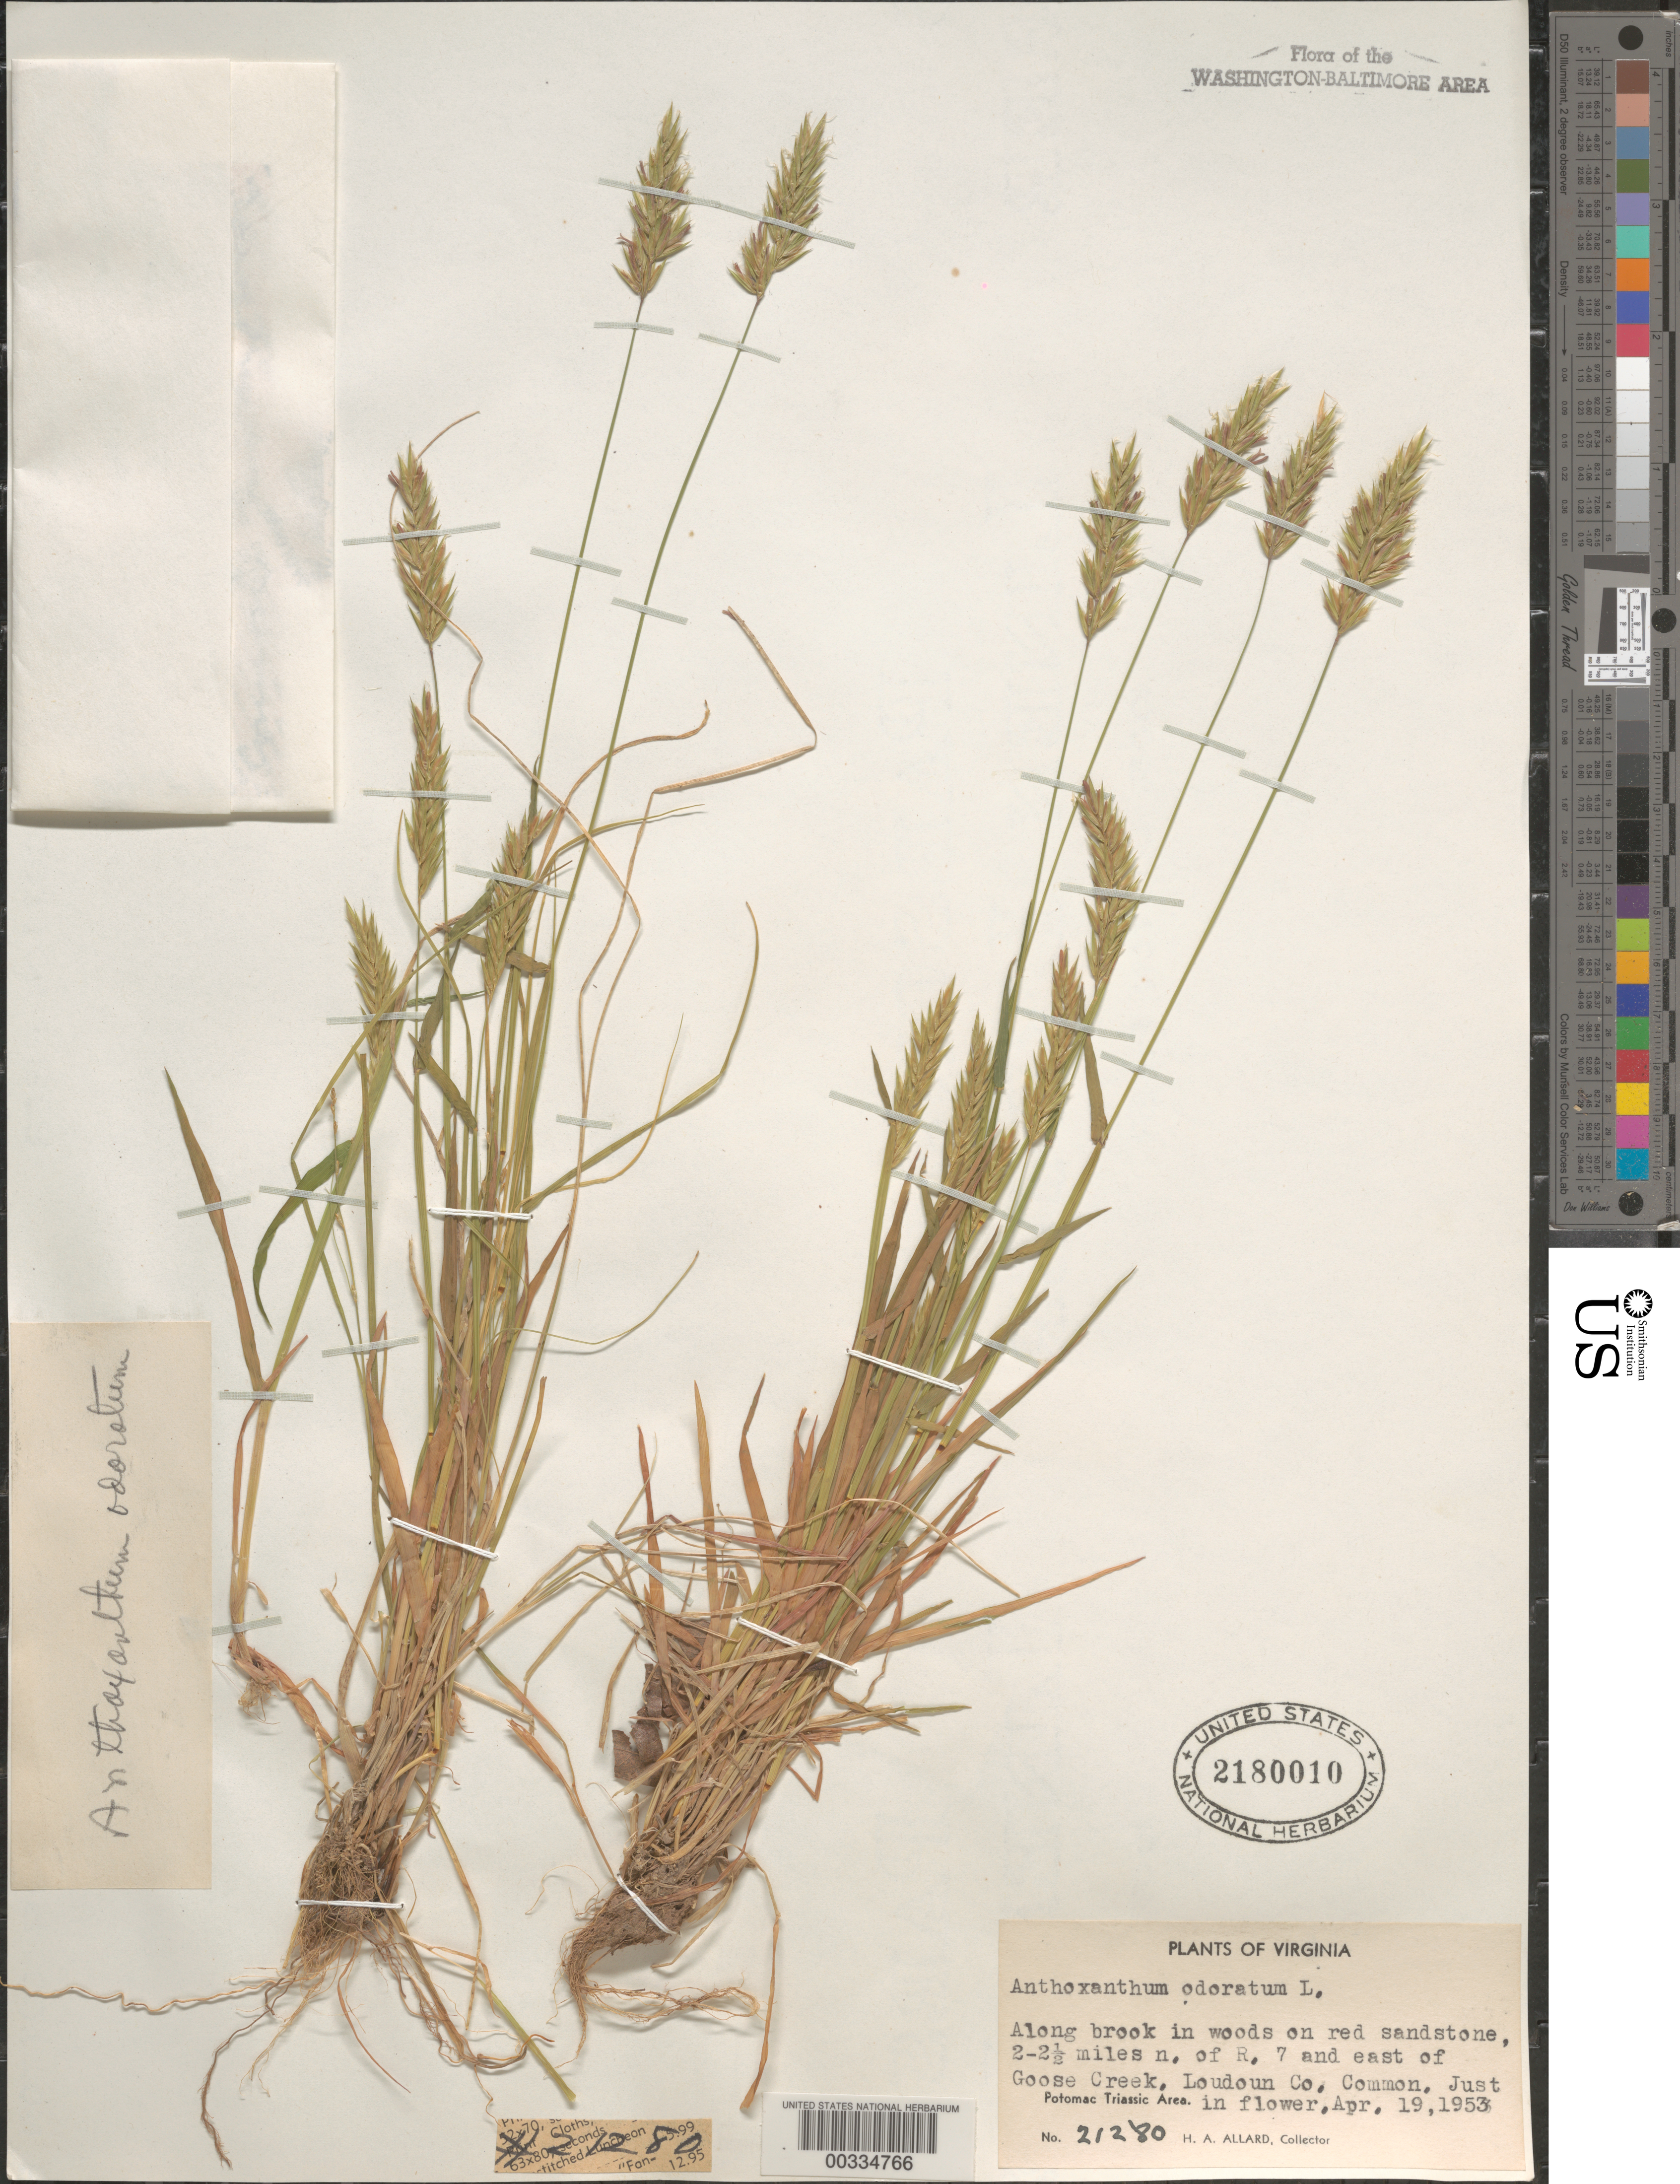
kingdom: Plantae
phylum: Tracheophyta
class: Liliopsida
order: Poales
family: Poaceae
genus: Anthoxanthum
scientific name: Anthoxanthum odoratum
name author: L.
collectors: H. A. Allard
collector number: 21280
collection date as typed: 19 Apr 1953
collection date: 1953-04-19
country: United States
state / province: Virginia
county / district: Loudoun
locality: North of Route 7 and east of Goose Creek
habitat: Along brook in woods on red sandstone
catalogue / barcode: US 2180010